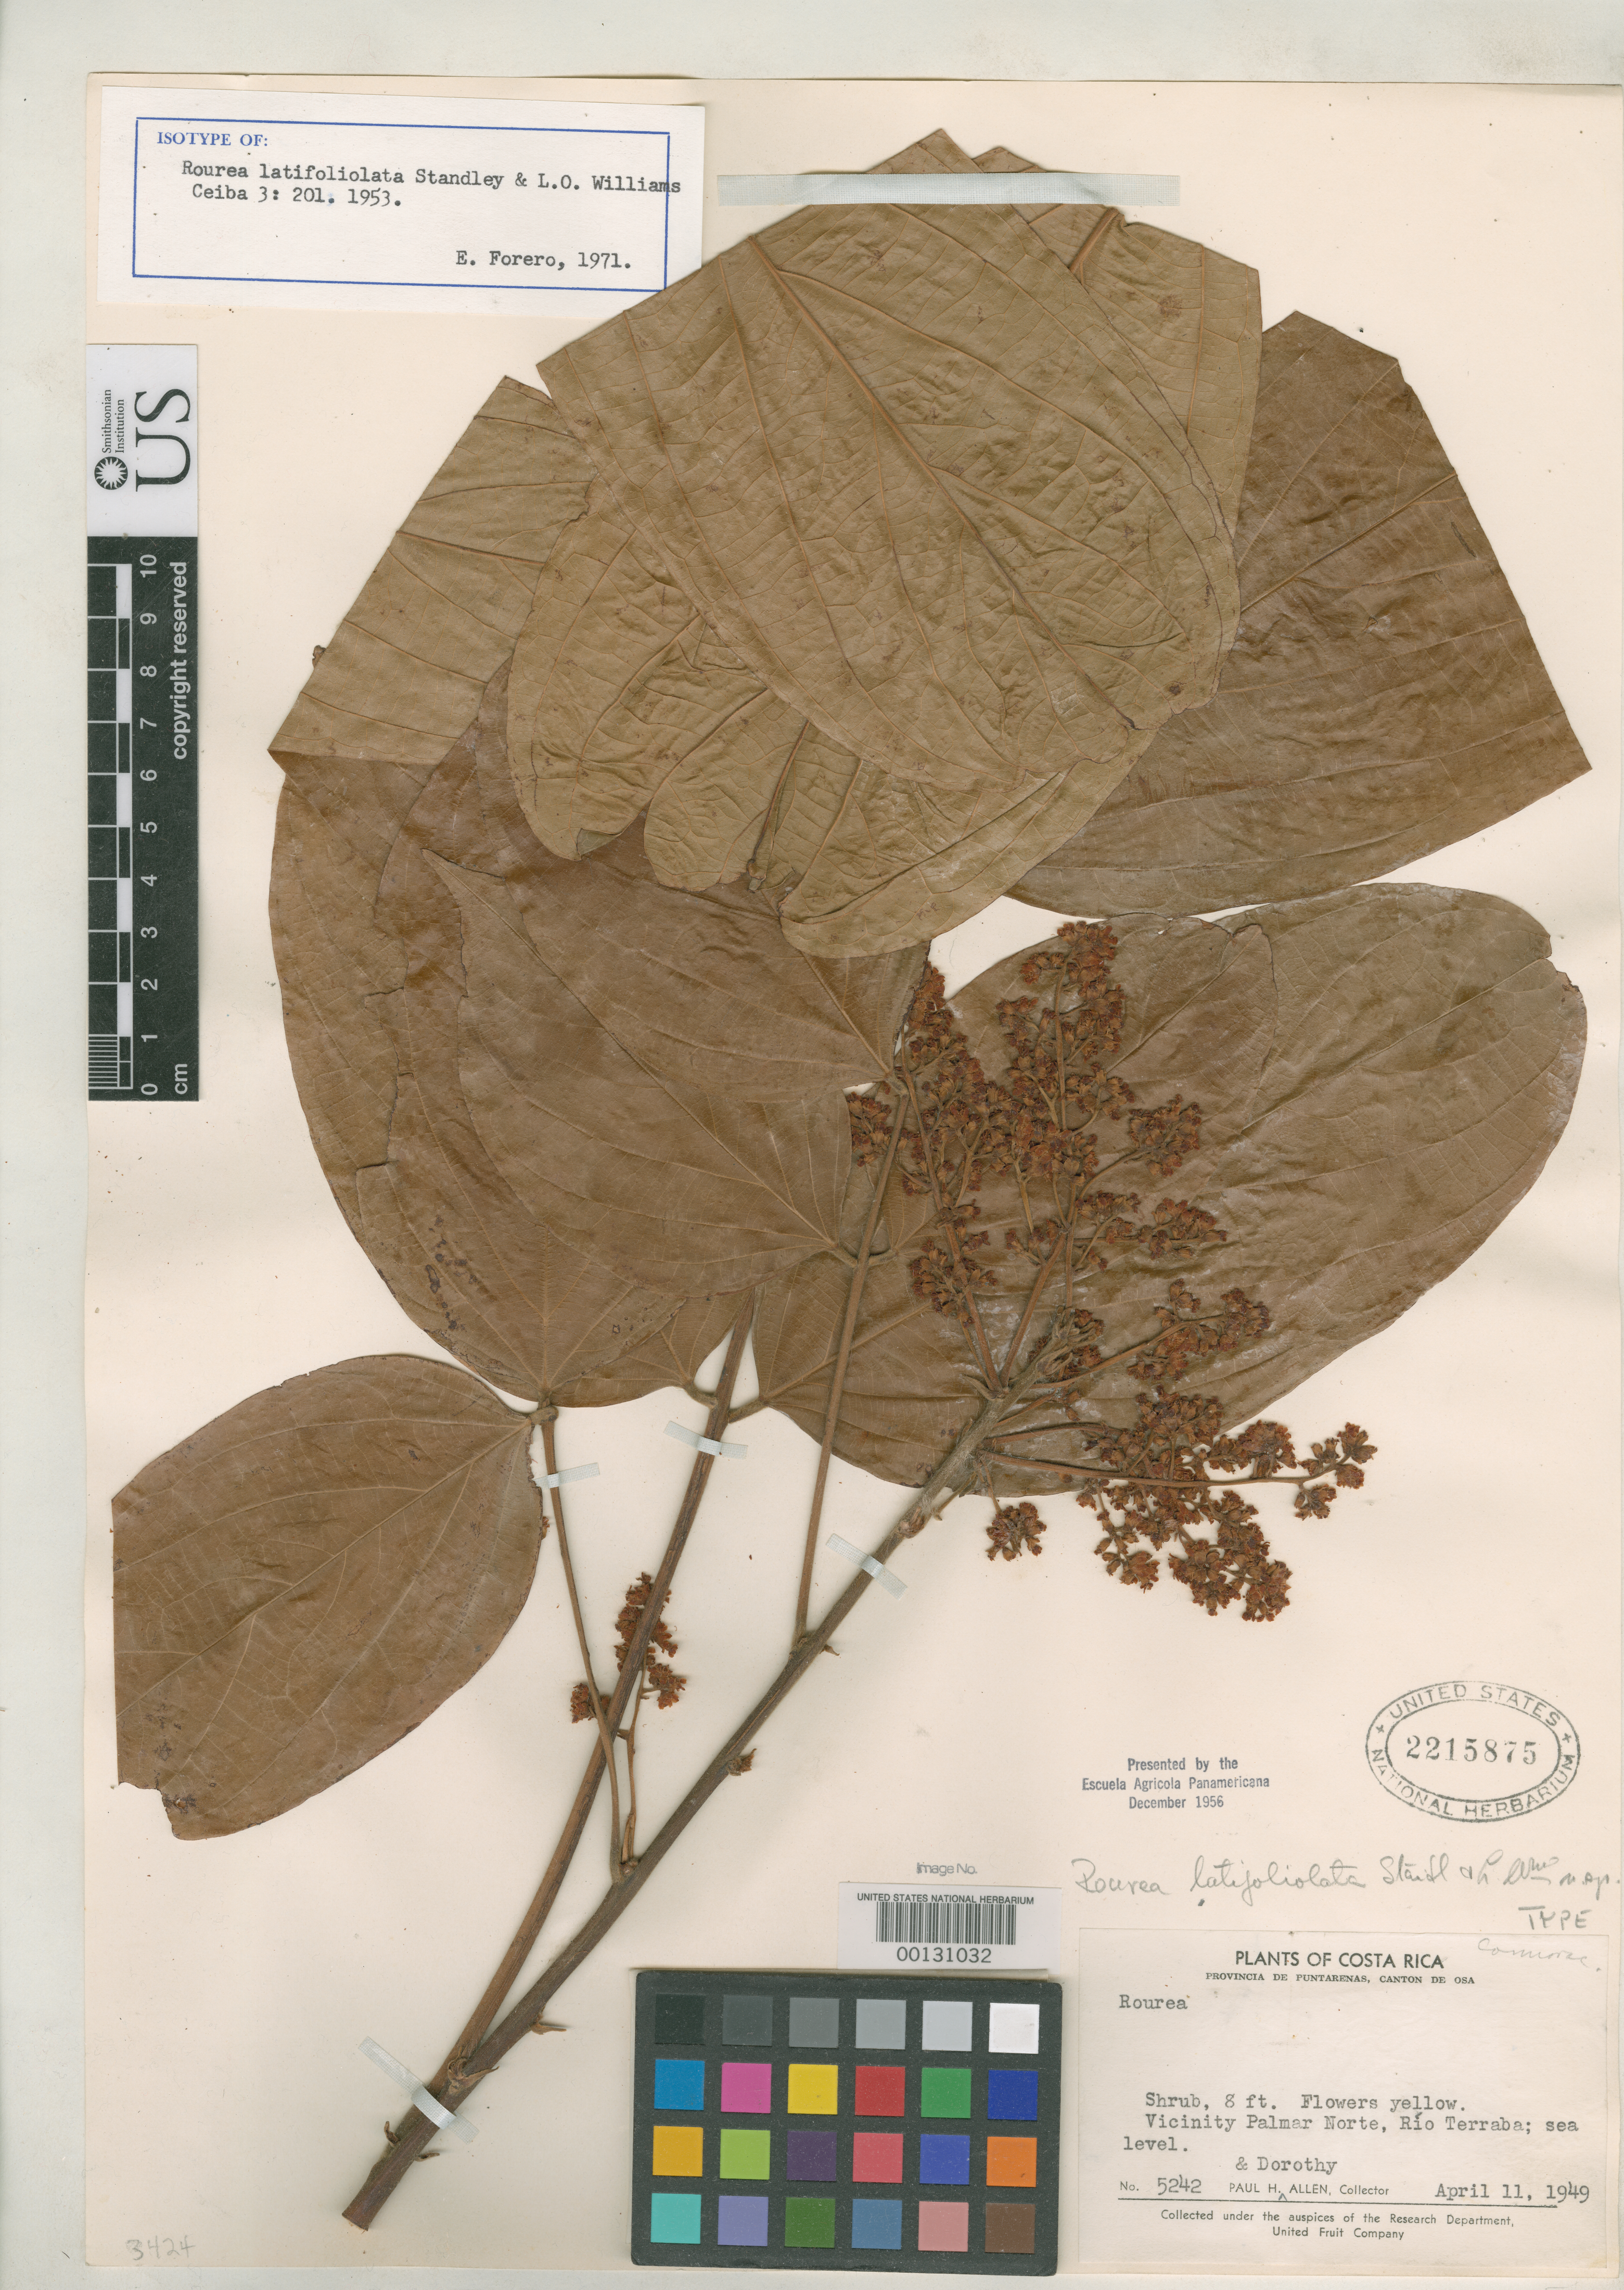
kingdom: Plantae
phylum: Tracheophyta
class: Magnoliopsida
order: Oxalidales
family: Connaraceae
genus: Rourea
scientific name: Rourea latifoliolata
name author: Standl. & L.O. Williams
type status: Holotype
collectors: P. H. Allen & D. O. Allen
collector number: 5242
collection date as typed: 11 Apr 1949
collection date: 1949-04-11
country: Costa Rica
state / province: Puntarenas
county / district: Osa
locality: Vicinity of Palmar Norte.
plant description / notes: "Presented by the Escuela Agricola Panamericana December 1956." Holotype, transferred from EAP to US (see Dorr et al. 2009, Taxon 58: 993-1001). [Erroneously annotated as isotype by E. Forero, 1971]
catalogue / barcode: US 2215875